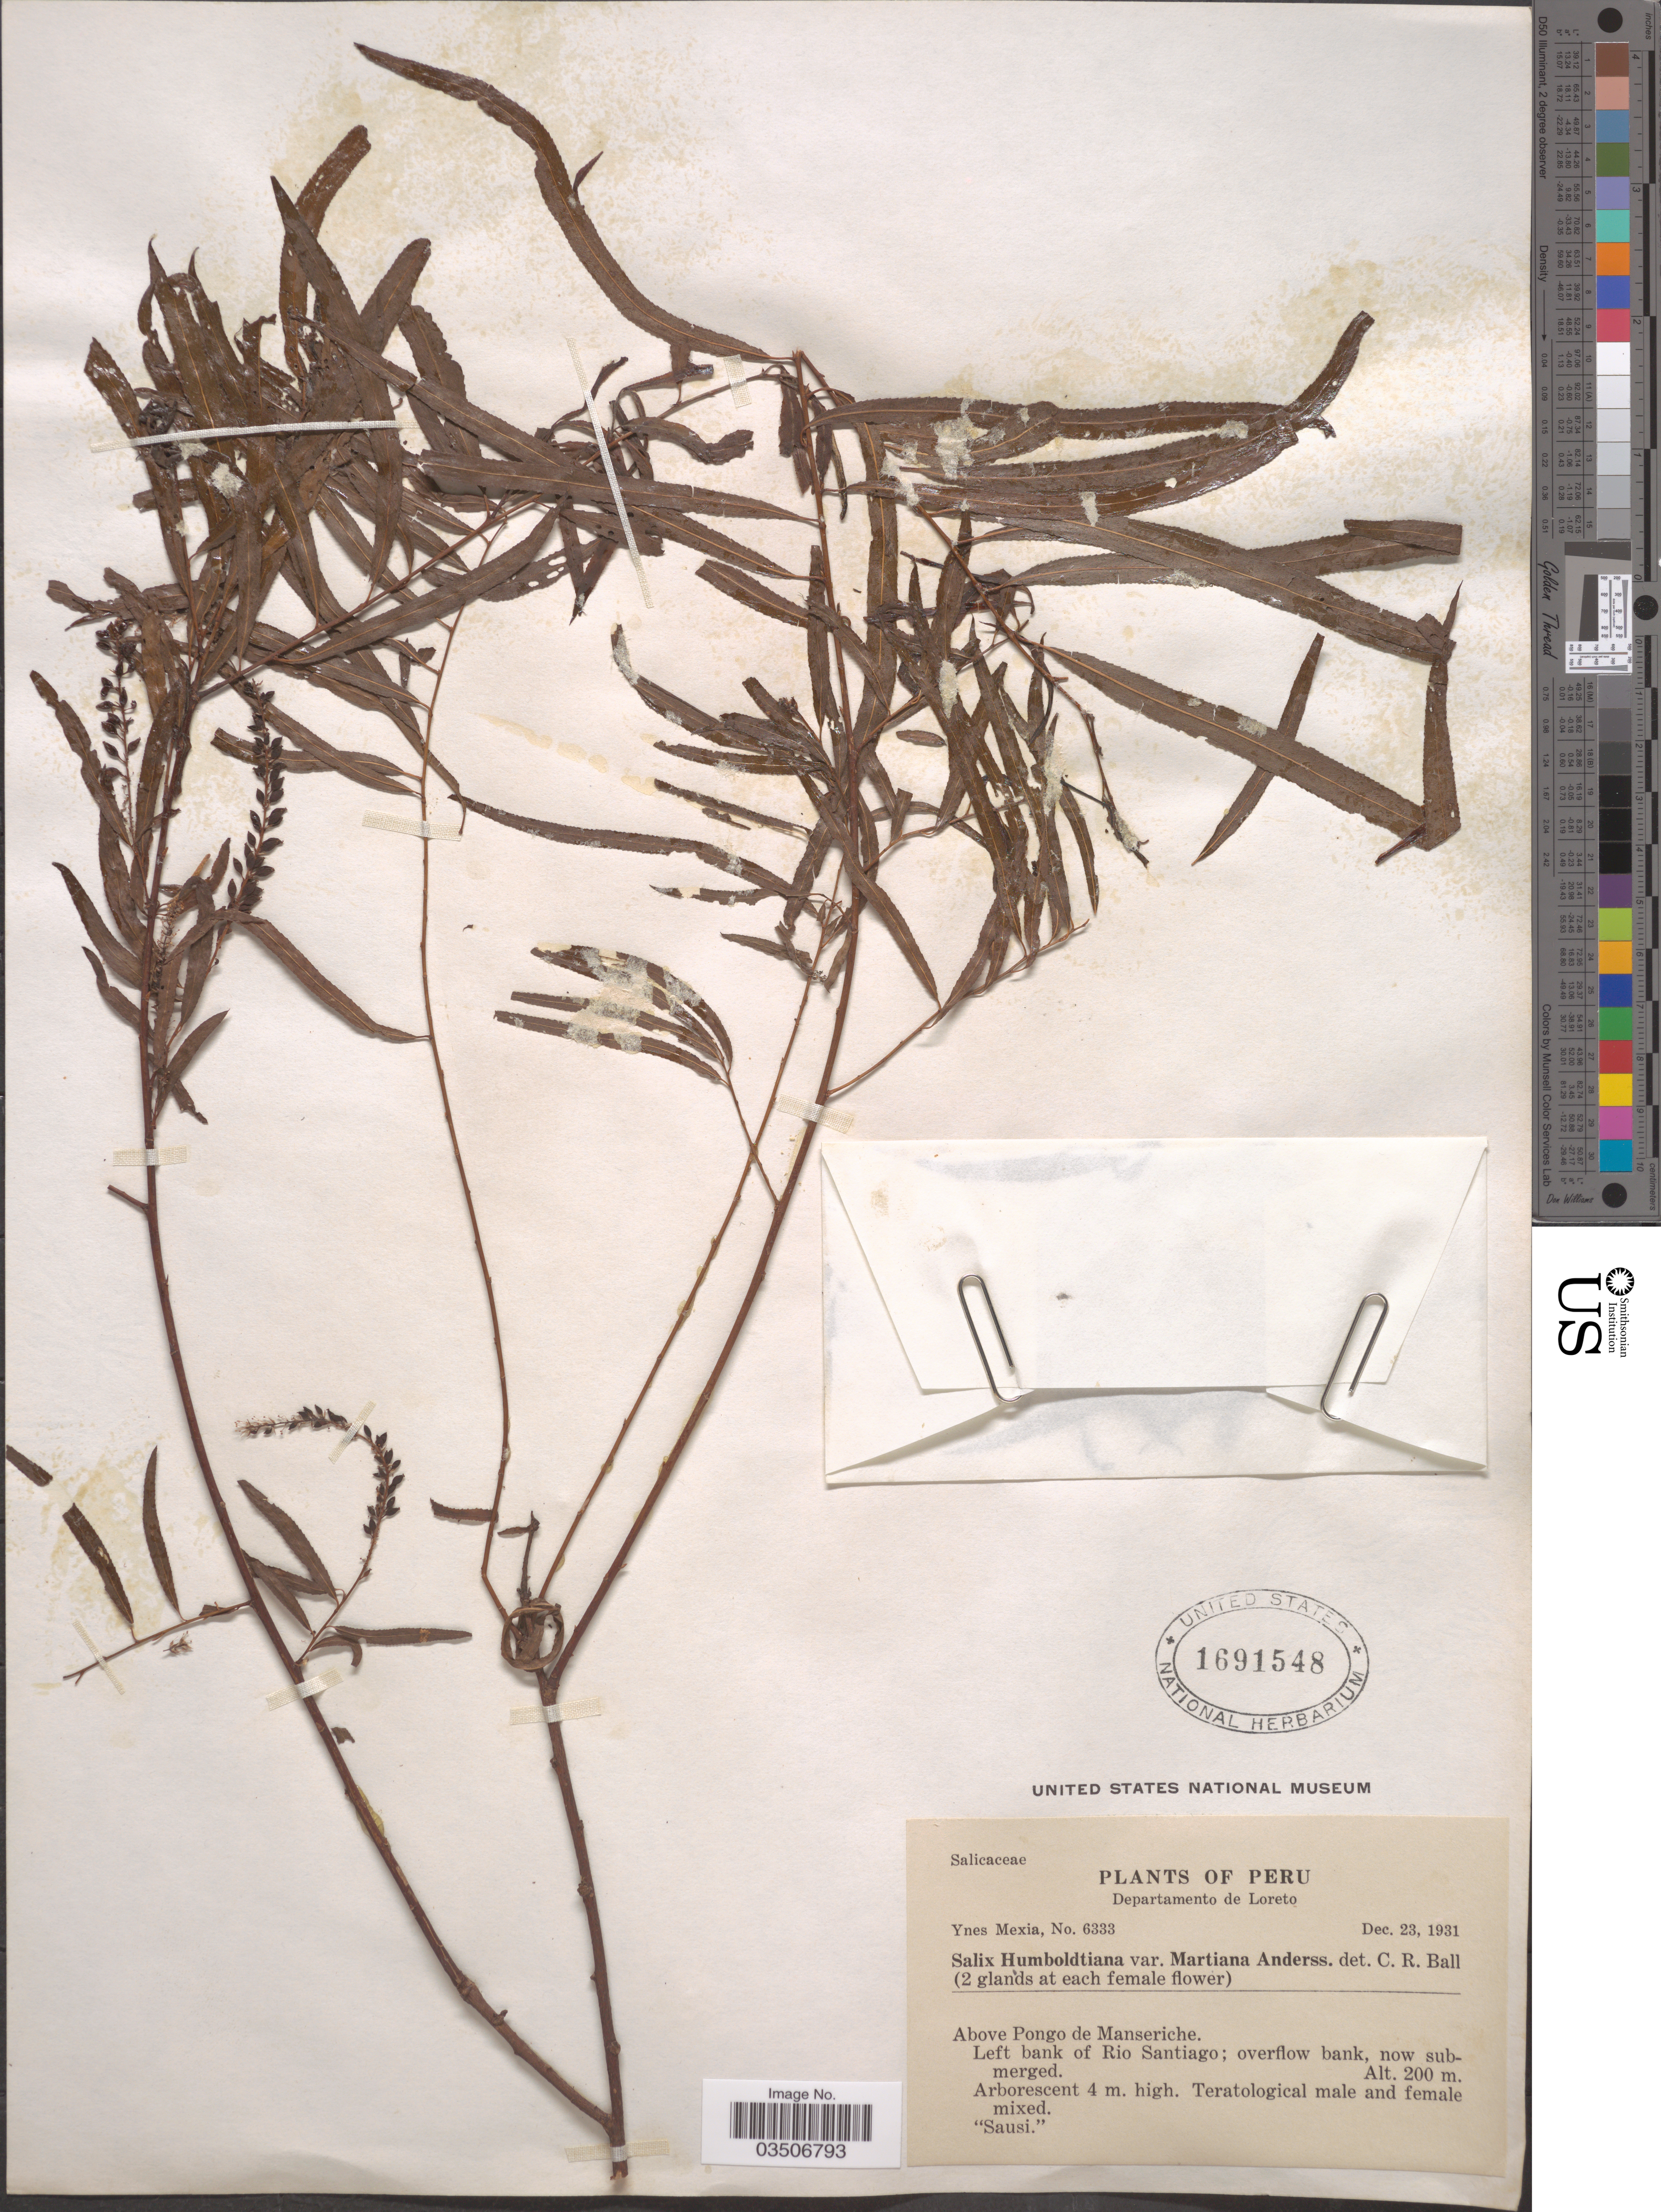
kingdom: Plantae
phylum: Tracheophyta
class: Magnoliopsida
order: Malpighiales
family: Salicaceae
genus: Salix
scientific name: Salix humboldtiana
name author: Willd.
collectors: Y. Mexia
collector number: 6333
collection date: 1931-12-23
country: Peru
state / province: Loreto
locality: Departamento de Loreto. Above Pongo de Manseriche. Left bank of Rio Santiago.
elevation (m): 200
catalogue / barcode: US 1691548